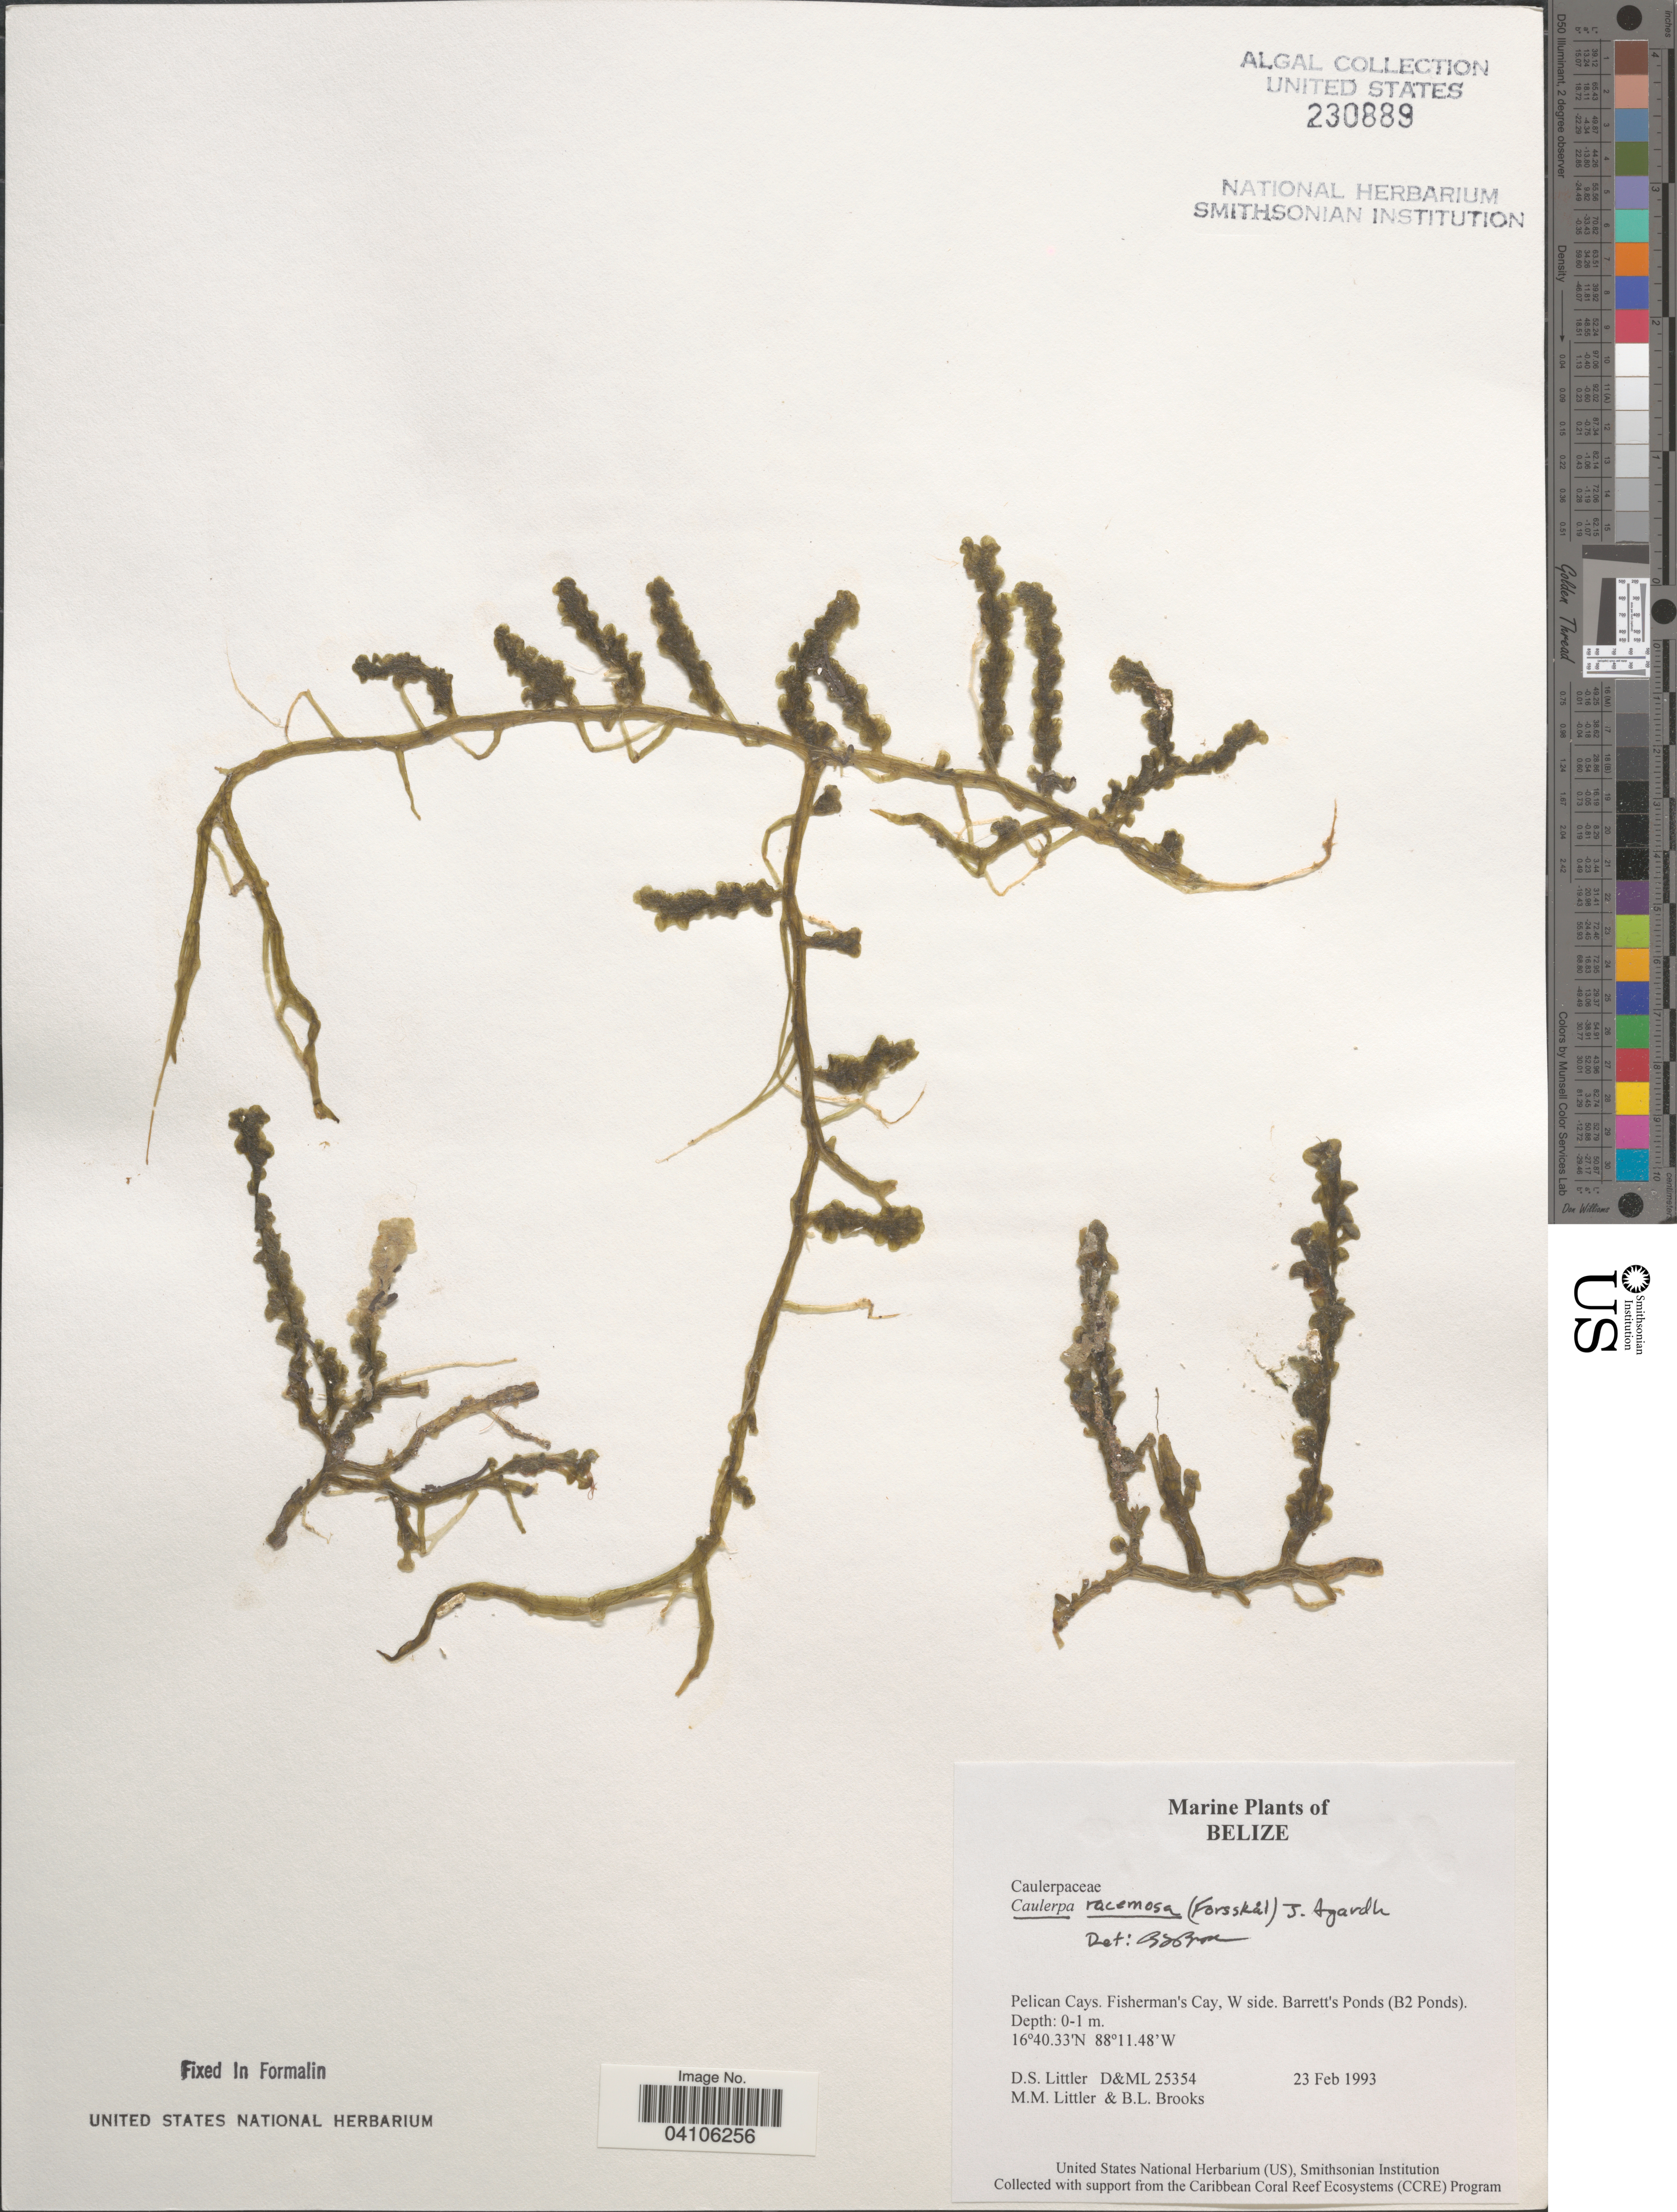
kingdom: Plantae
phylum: Chlorophyta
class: Ulvophyceae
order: Bryopsidales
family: Caulerpaceae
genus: Caulerpa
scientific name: Caulerpa racemosa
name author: (Forssk.) J. Agardh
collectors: D. S. Littler & B. Brooks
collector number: D&ML25354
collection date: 1993-02-23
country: Belize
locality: Pelican Cays. Fisherman's Cay, W side. Barrett's Ponds (B2 Ponds).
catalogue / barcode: US 230889